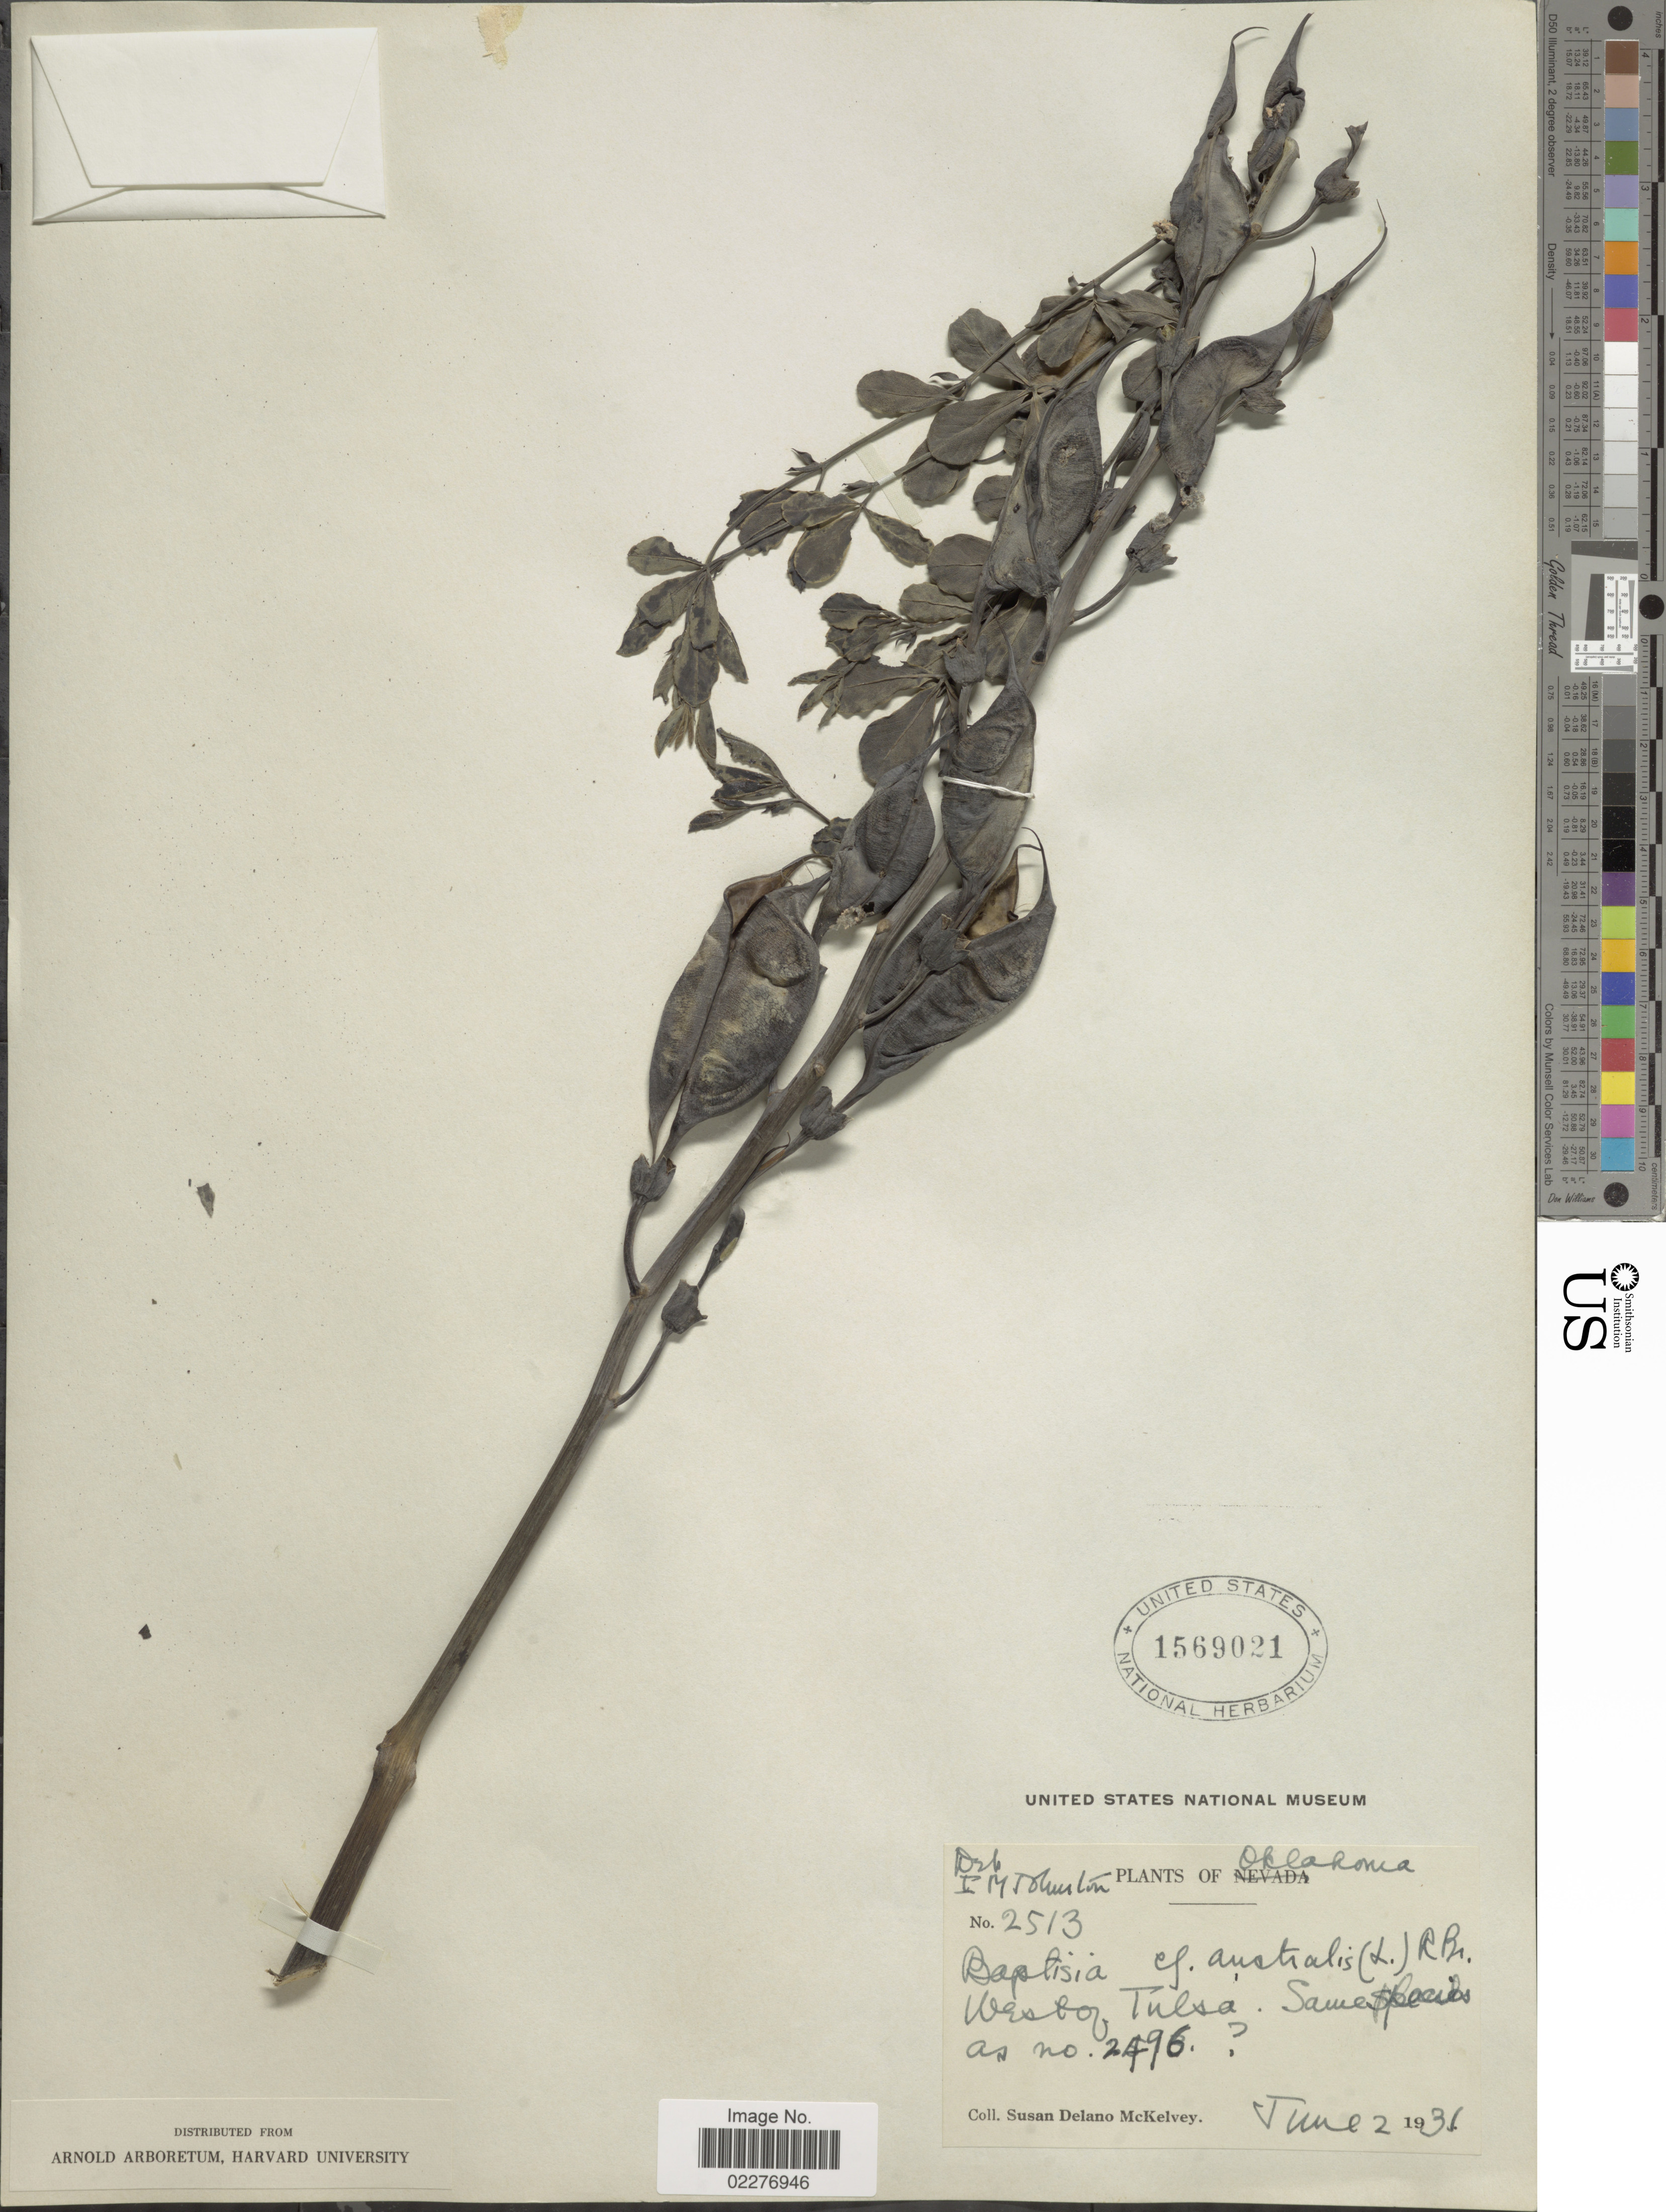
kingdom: Plantae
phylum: Tracheophyta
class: Magnoliopsida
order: Fabales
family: Fabaceae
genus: Baptisia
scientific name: Baptisia minor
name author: Lehm.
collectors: S. A. McKelvey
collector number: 2513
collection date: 1931-06-02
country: United States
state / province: Oklahoma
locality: West of Tulsa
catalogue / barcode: US 1569021